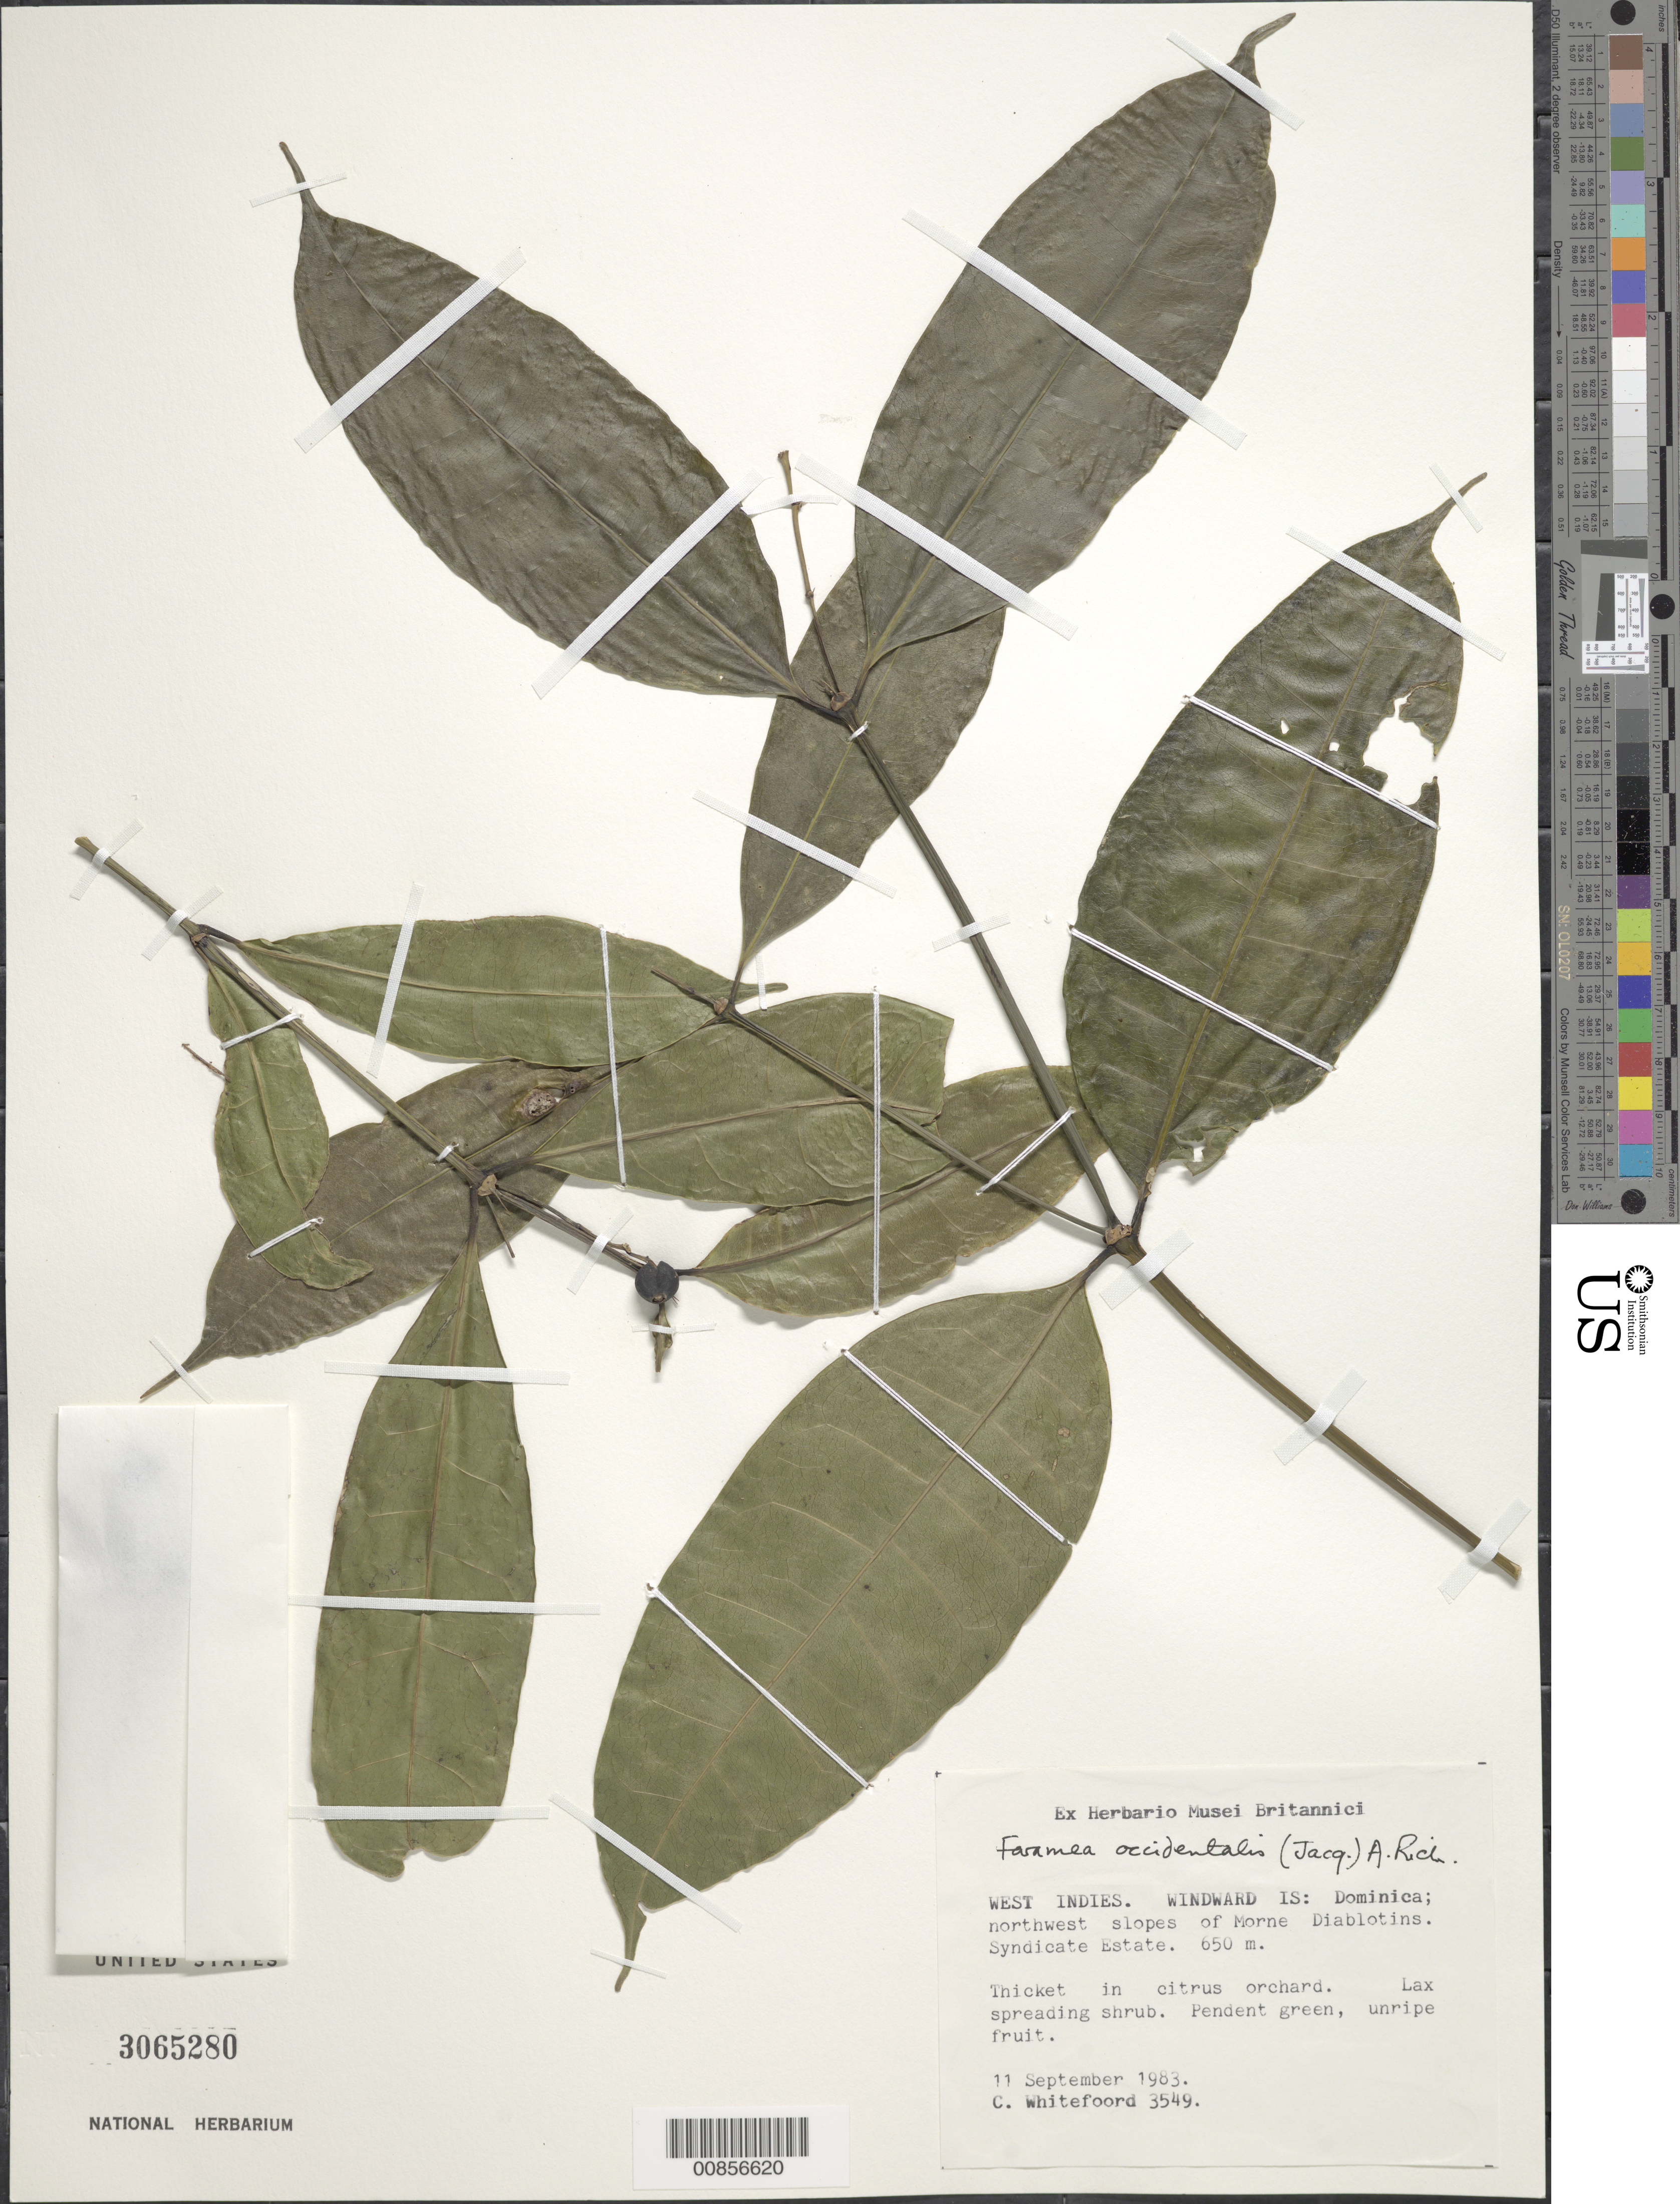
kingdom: Plantae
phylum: Tracheophyta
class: Magnoliopsida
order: Gentianales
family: Rubiaceae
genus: Faramea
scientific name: Faramea occidentalis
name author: (L.) A. Rich.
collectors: C. Whitefoord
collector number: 3549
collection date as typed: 11 Sep 1983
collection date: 1983-09-11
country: Dominica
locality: Northwest slopes of Morne Diablotins. Syndicate Estate.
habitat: Thicket in citrus orchard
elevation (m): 650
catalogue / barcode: US 3065280